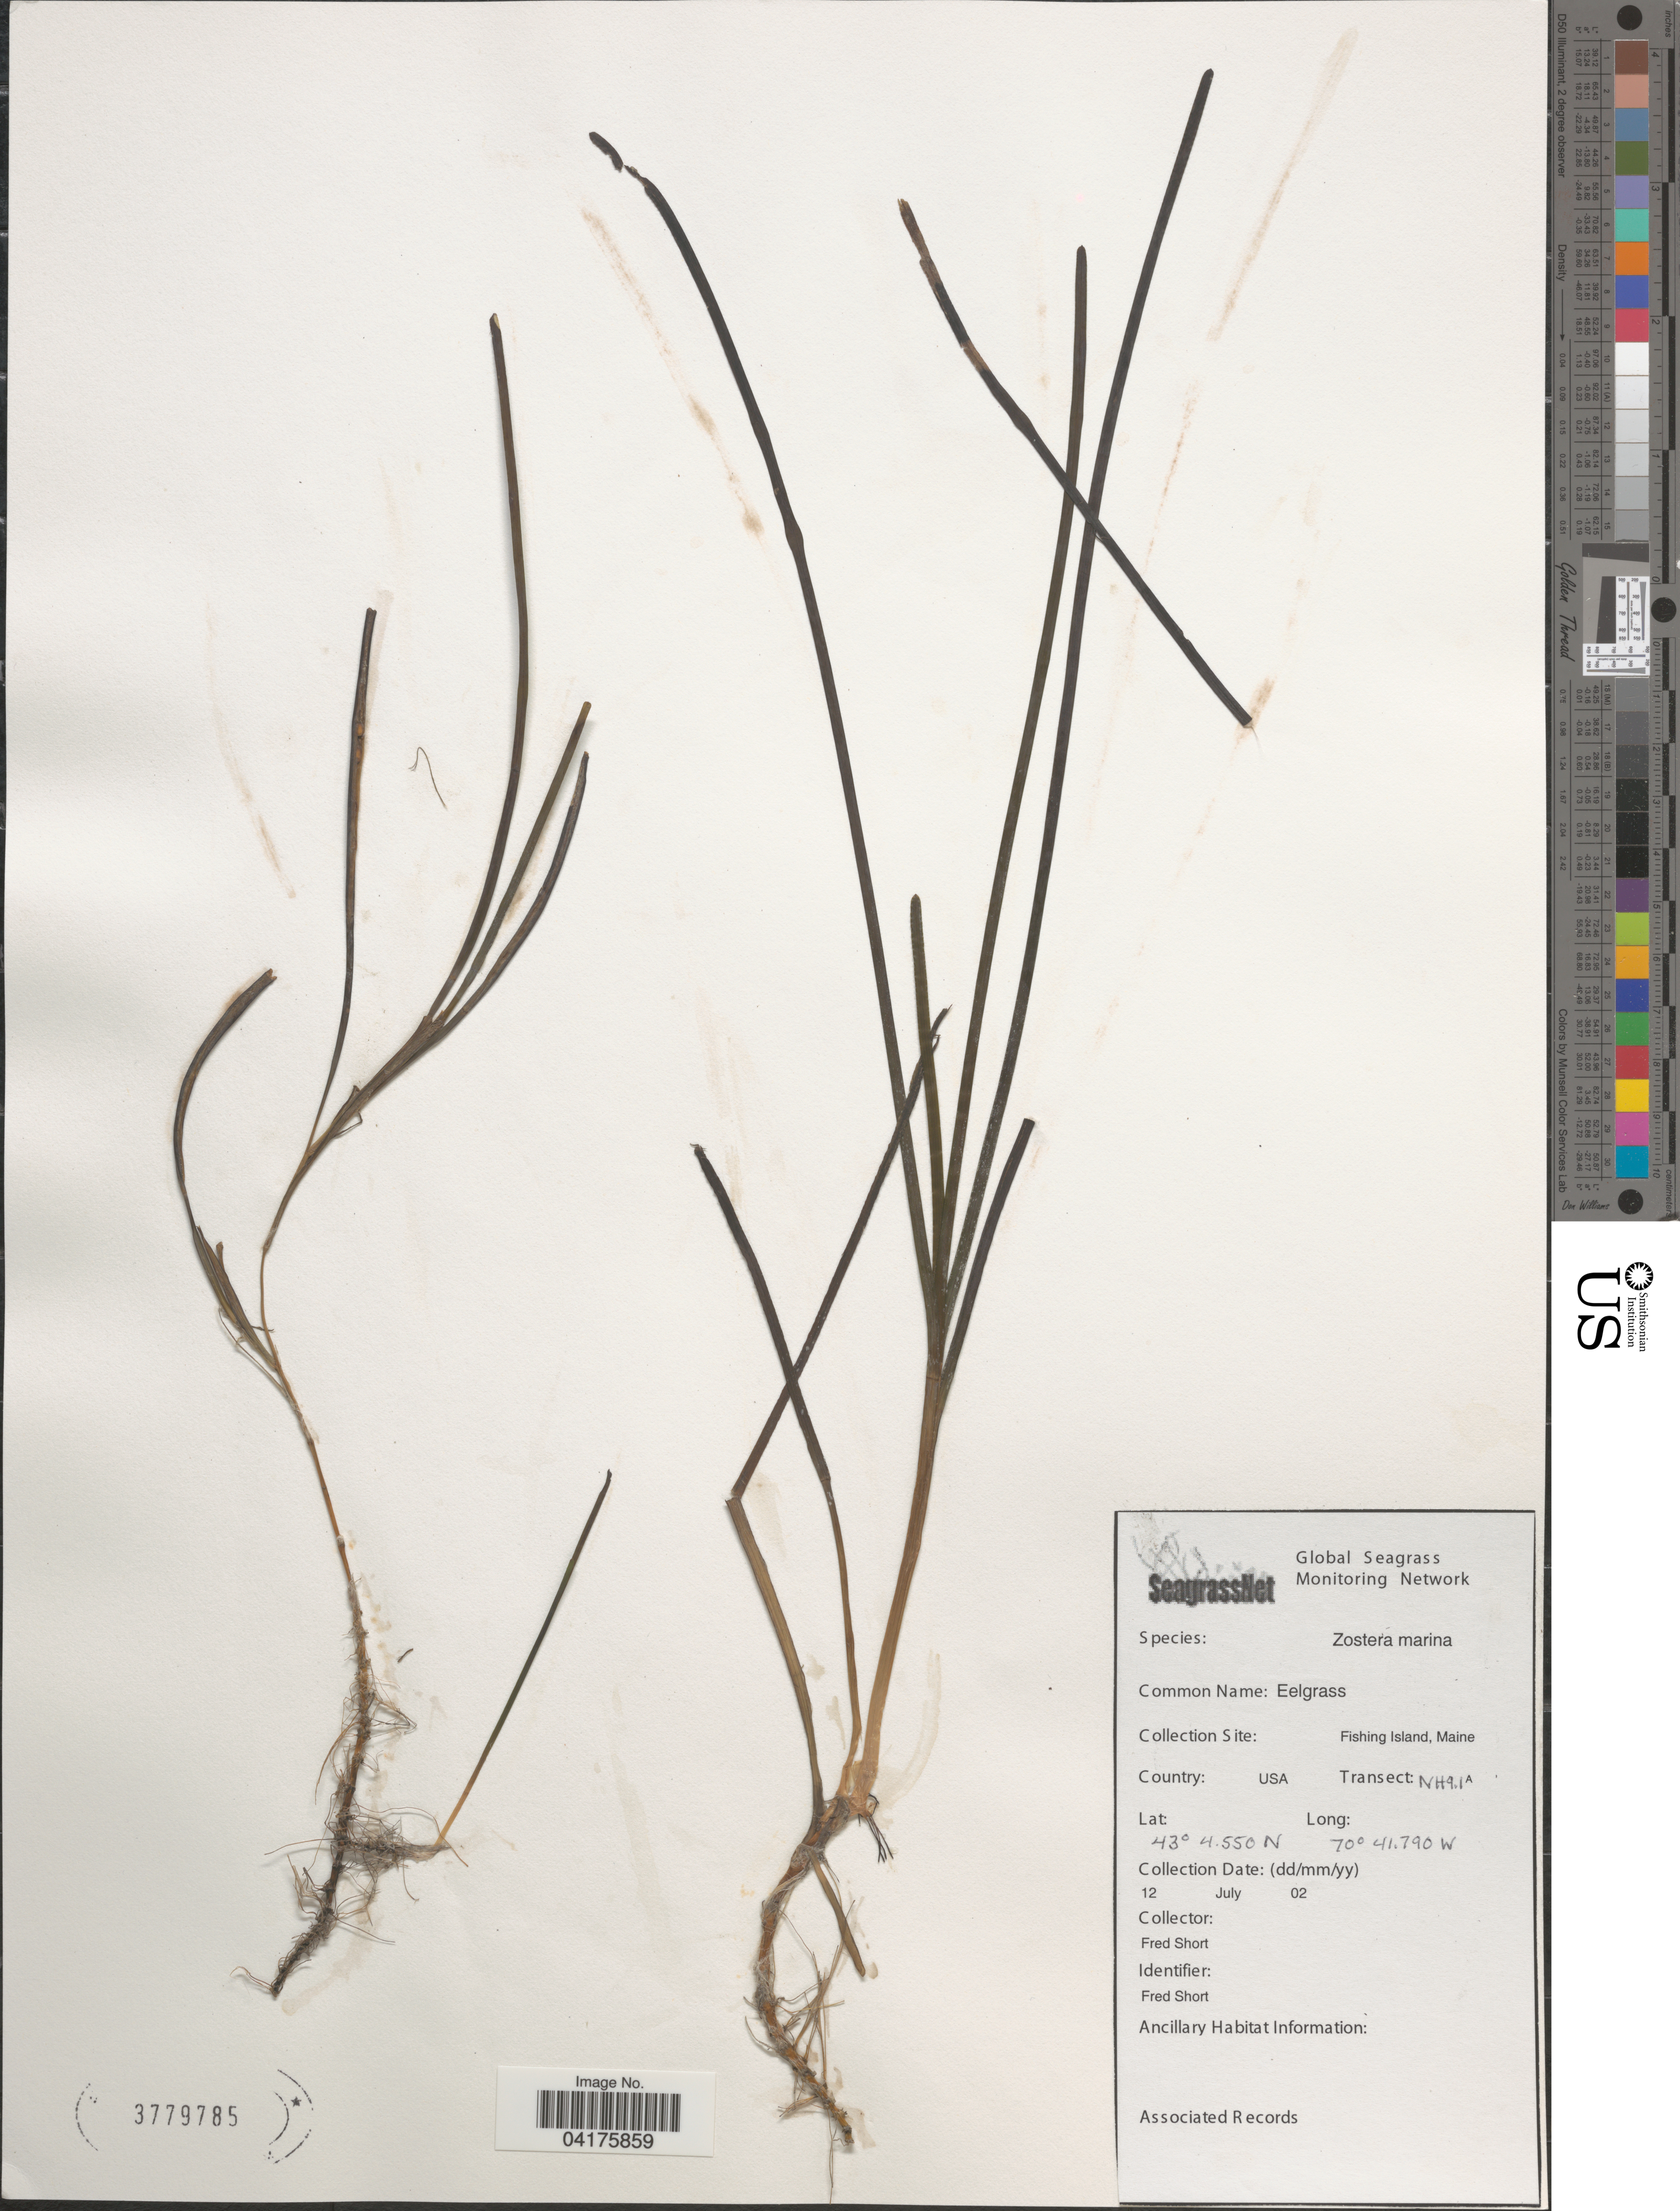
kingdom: Plantae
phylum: Tracheophyta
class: Liliopsida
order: Alismatales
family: Zosteraceae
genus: Zostera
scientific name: Zostera marina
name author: L.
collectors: F. Short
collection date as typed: Transcribed d/m/y: 12/7/2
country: United States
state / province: Maine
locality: Fishing Island.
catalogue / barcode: US 3779785